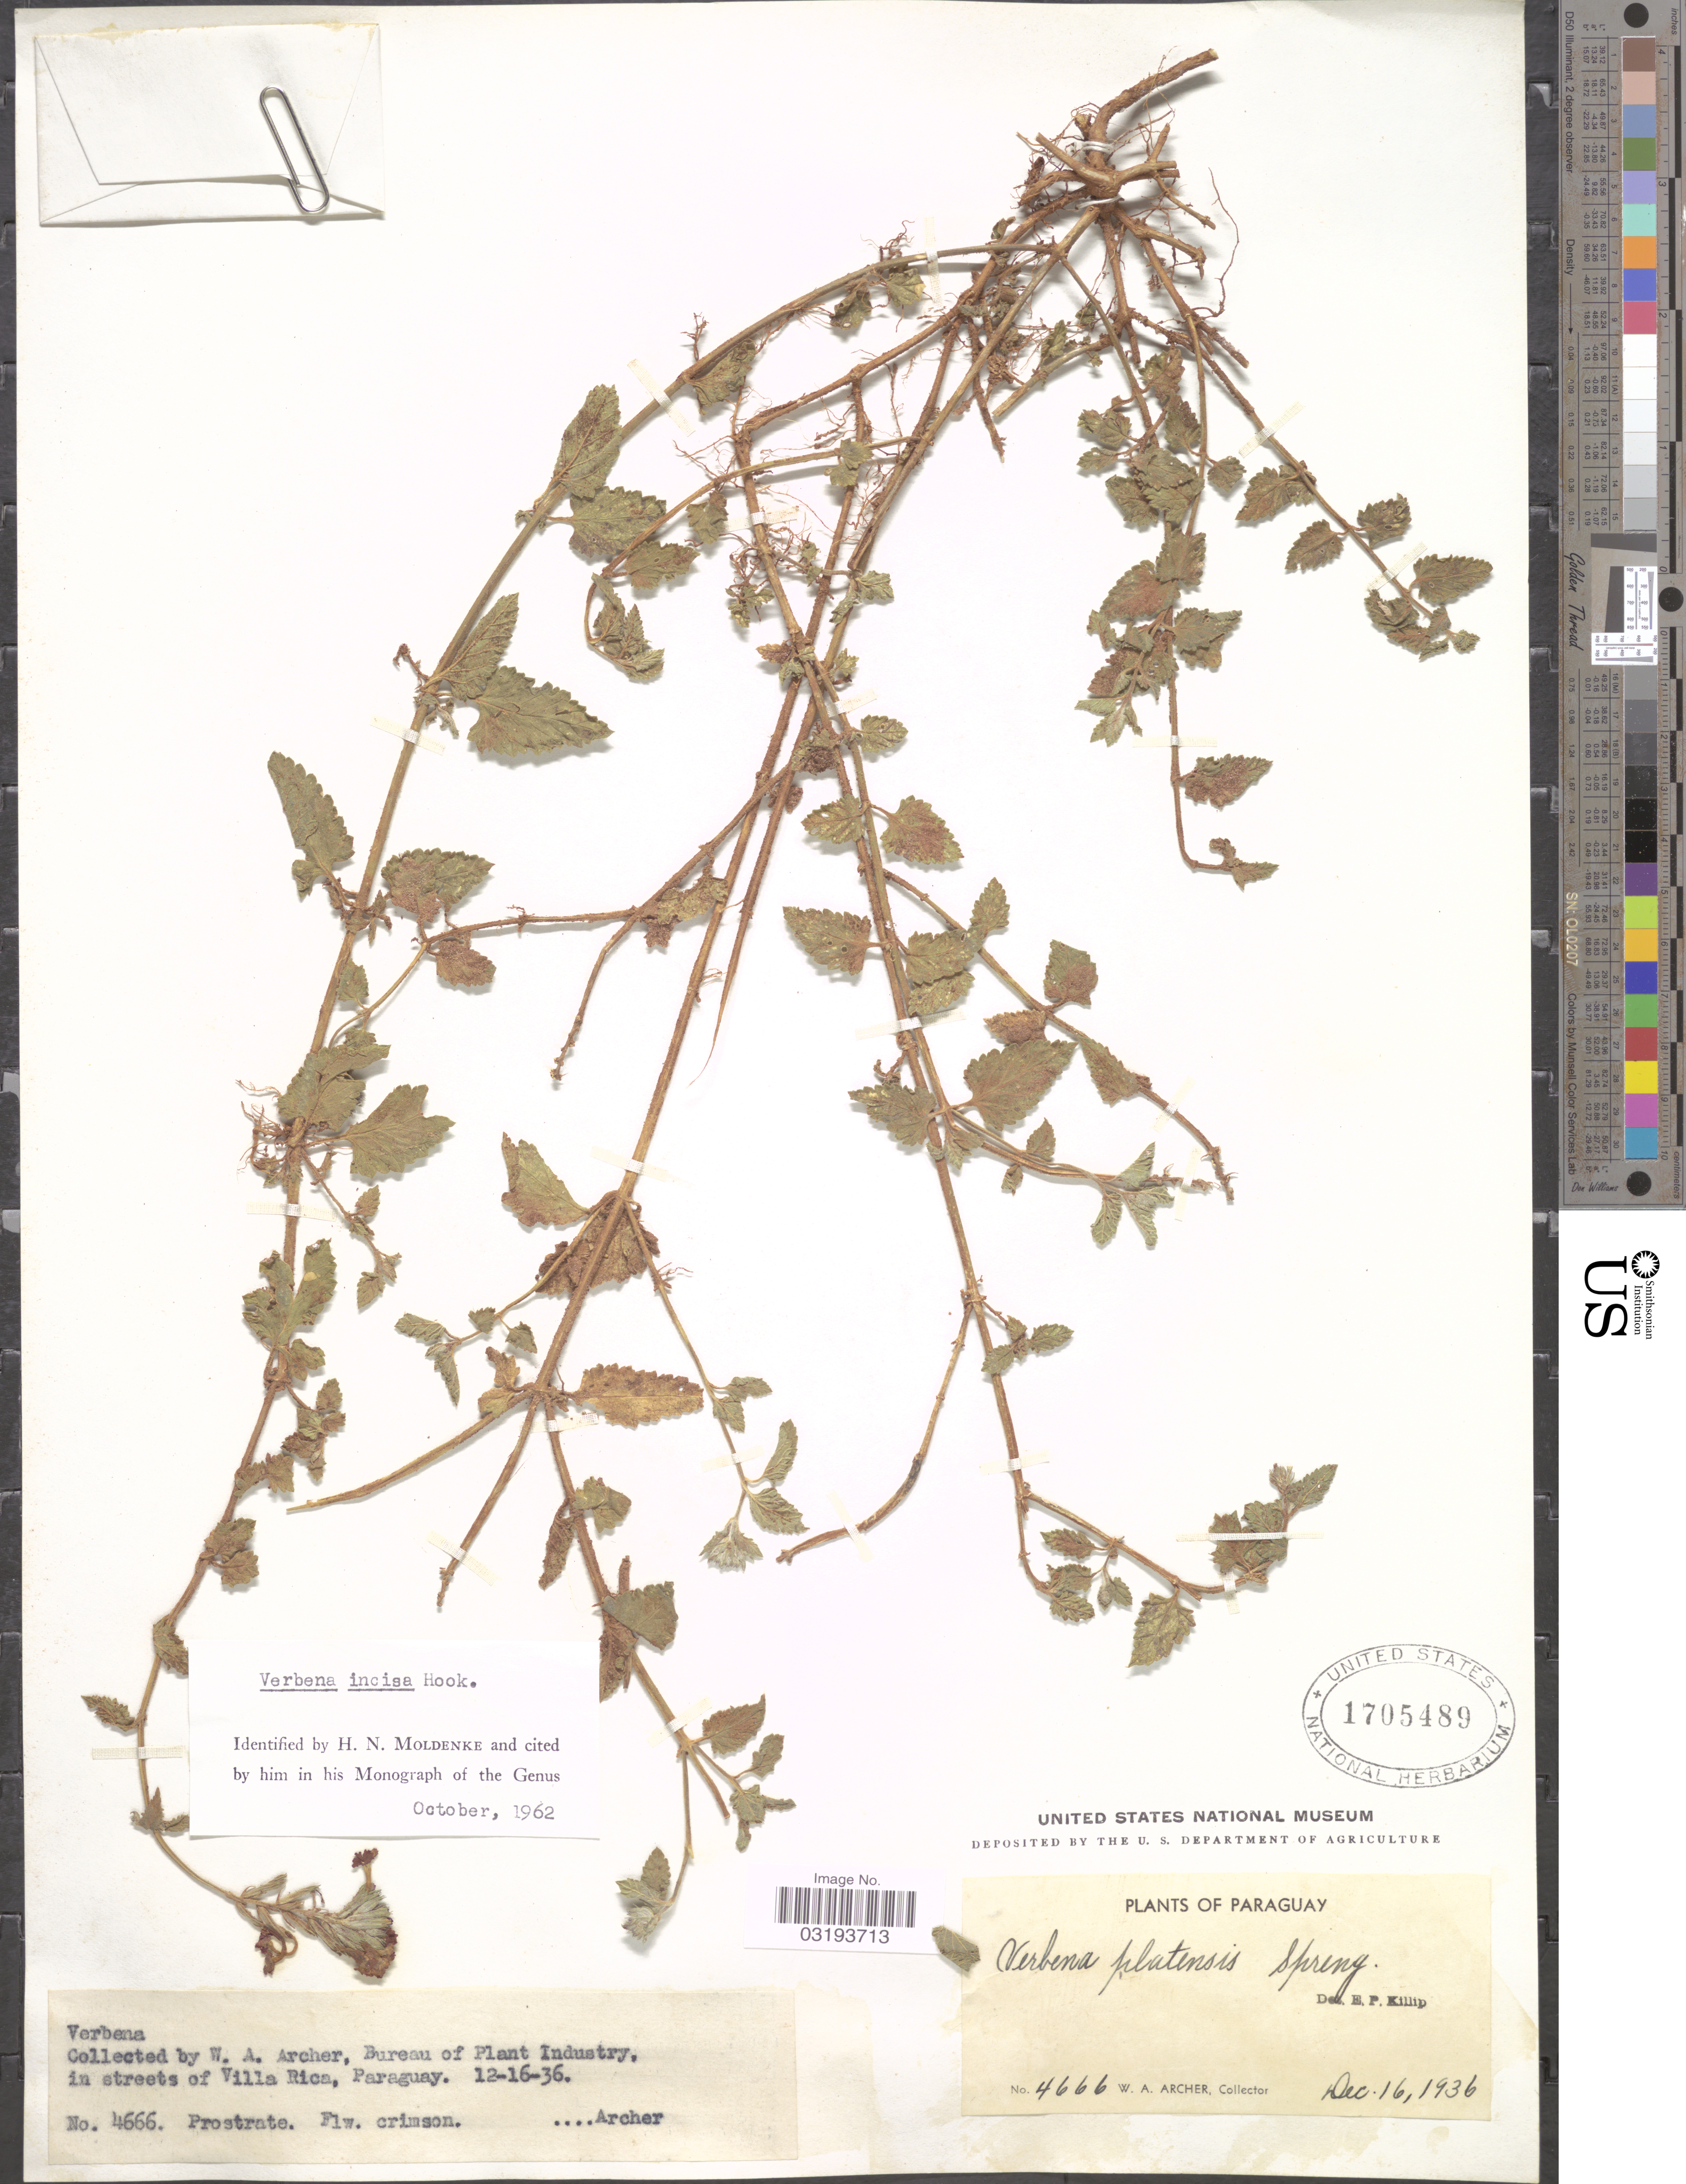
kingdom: Plantae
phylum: Tracheophyta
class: Magnoliopsida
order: Lamiales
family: Verbenaceae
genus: Verbena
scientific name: Verbena incisa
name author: Hook.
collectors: W. Archer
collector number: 4666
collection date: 1936-12-16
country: Paraguay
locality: In streets of Villa Rica.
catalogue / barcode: US 1705489